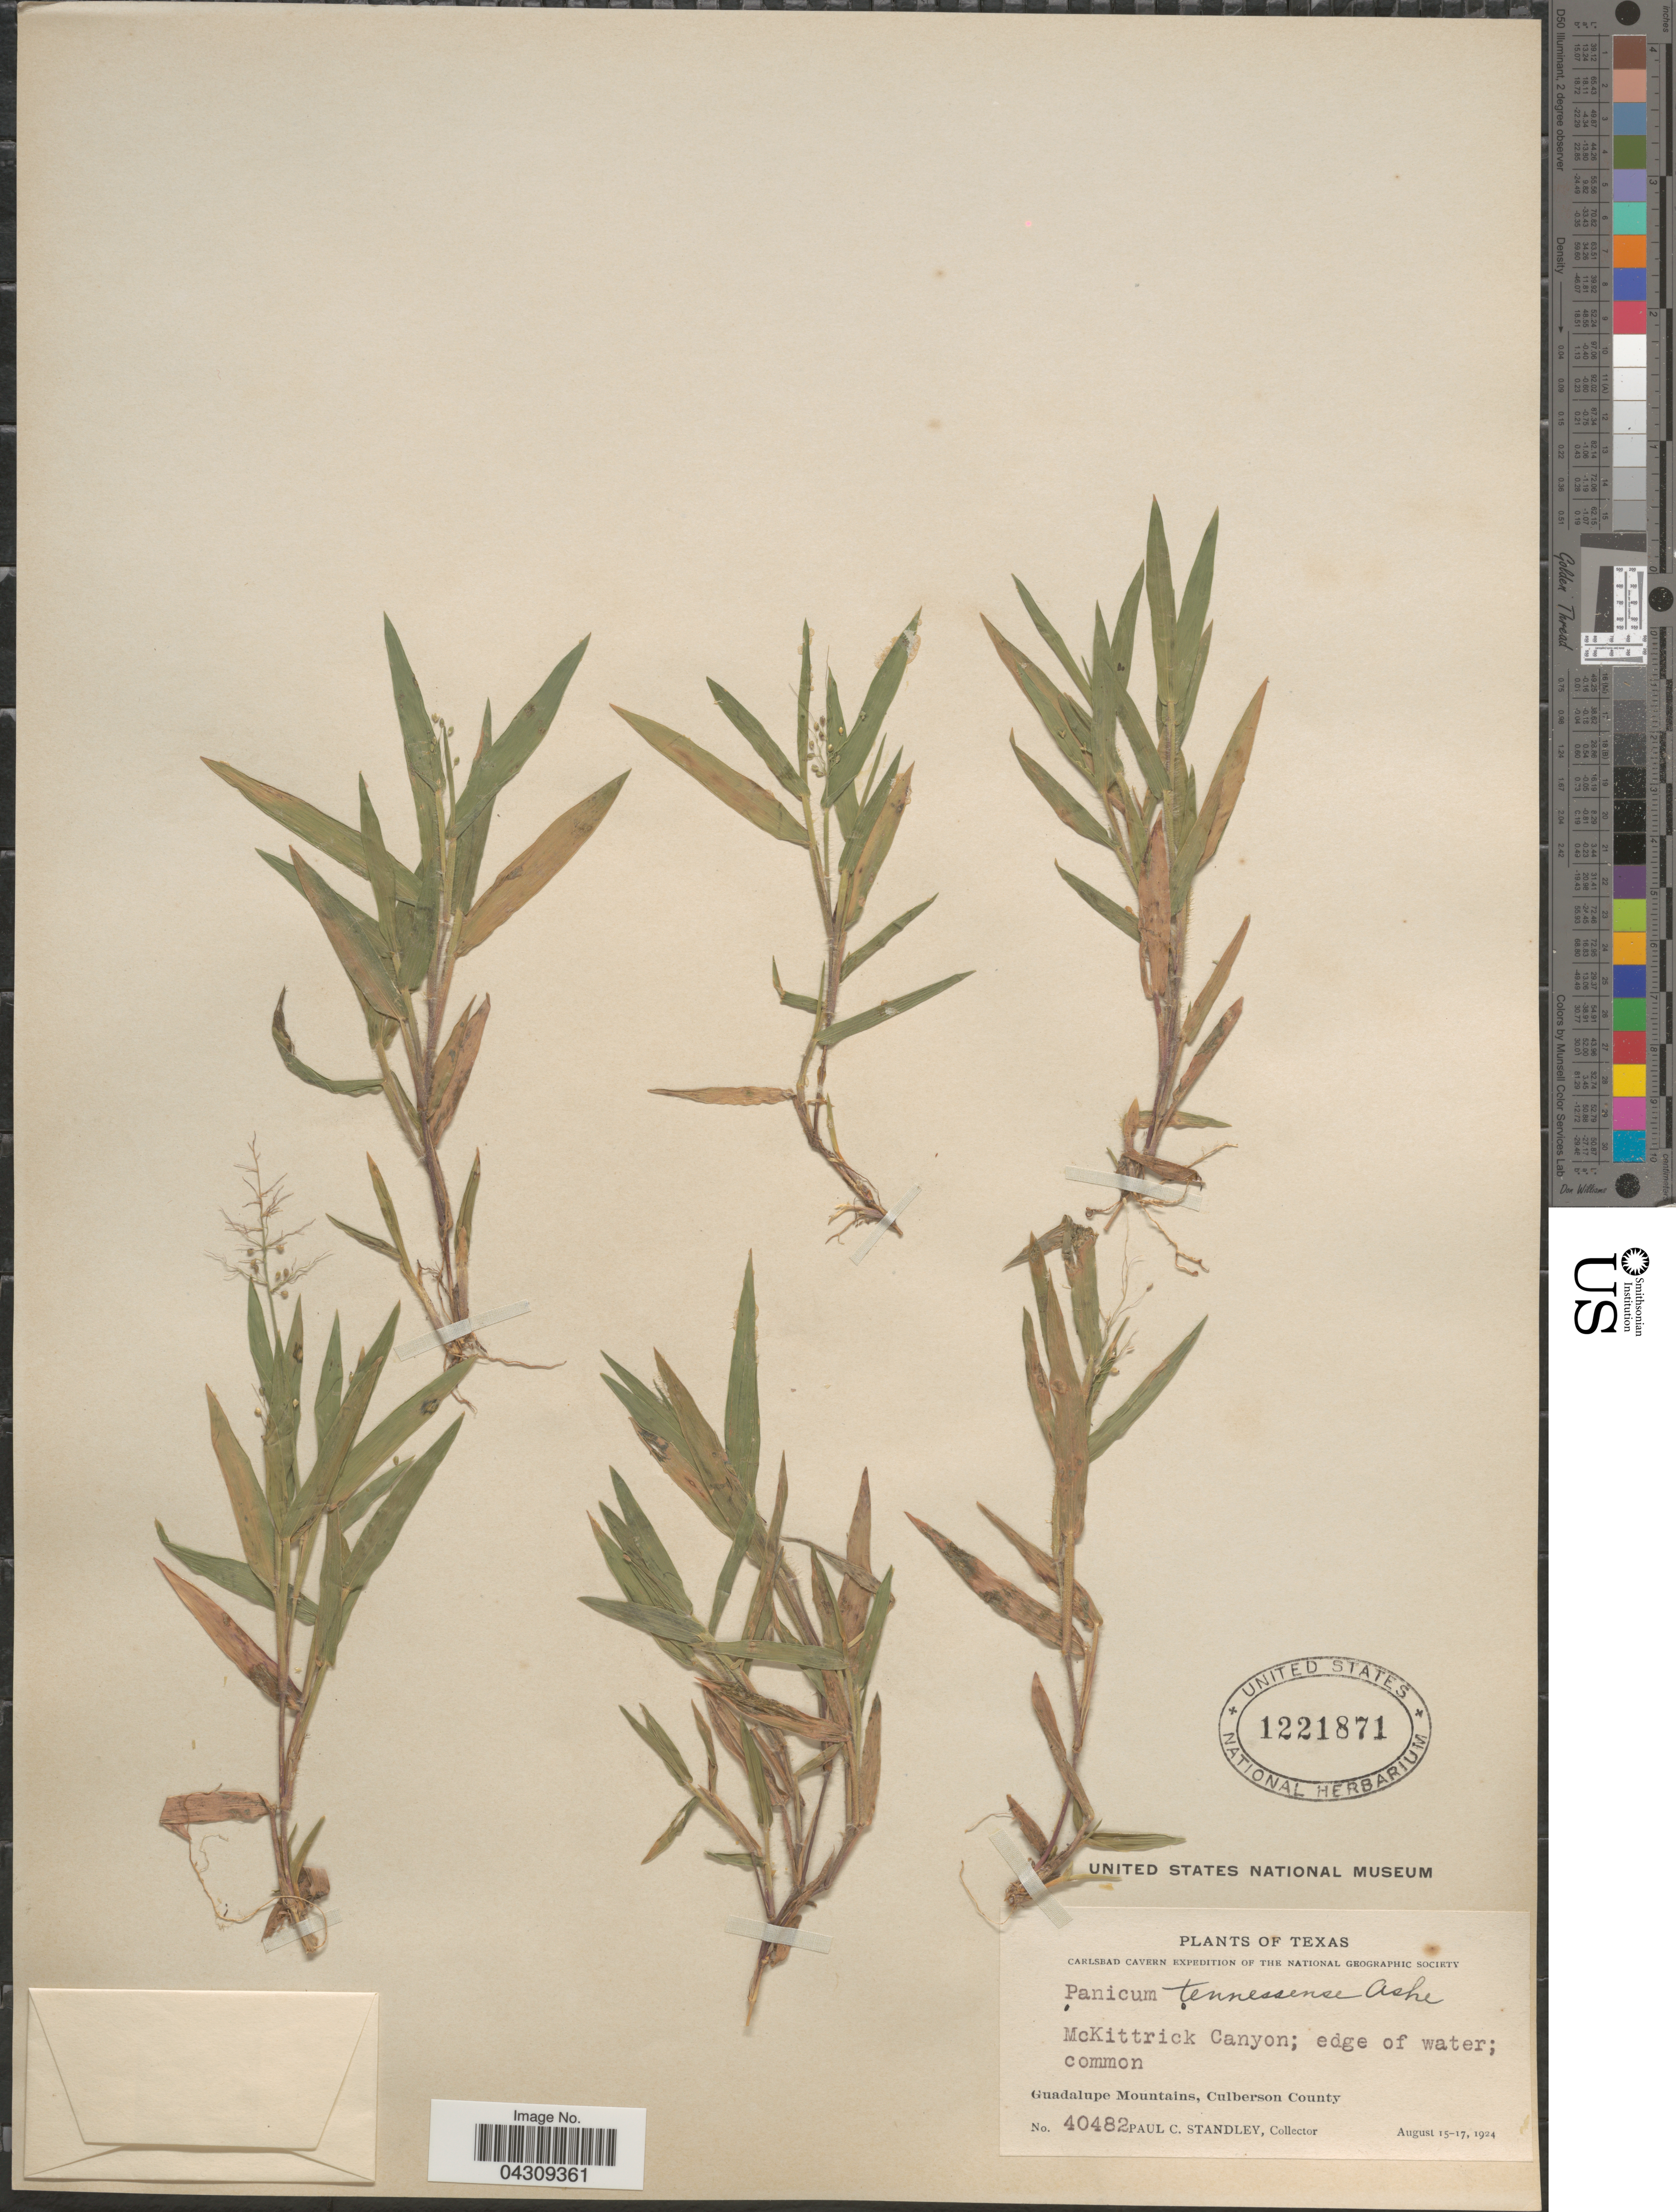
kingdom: Plantae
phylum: Tracheophyta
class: Liliopsida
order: Poales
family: Poaceae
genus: Dichanthelium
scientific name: Dichanthelium acuminatum var. acuminatum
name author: (Sw.) Gould & C.A. Clark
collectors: P. C. Standley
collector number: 40482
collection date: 1924-08-15/1924-08-17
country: United States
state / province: Texas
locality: Carlsbad Cavern Expedition. McKittrick Canyon; edge of water; Guadalupe Mountains, Culberson County.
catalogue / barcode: US 1221871